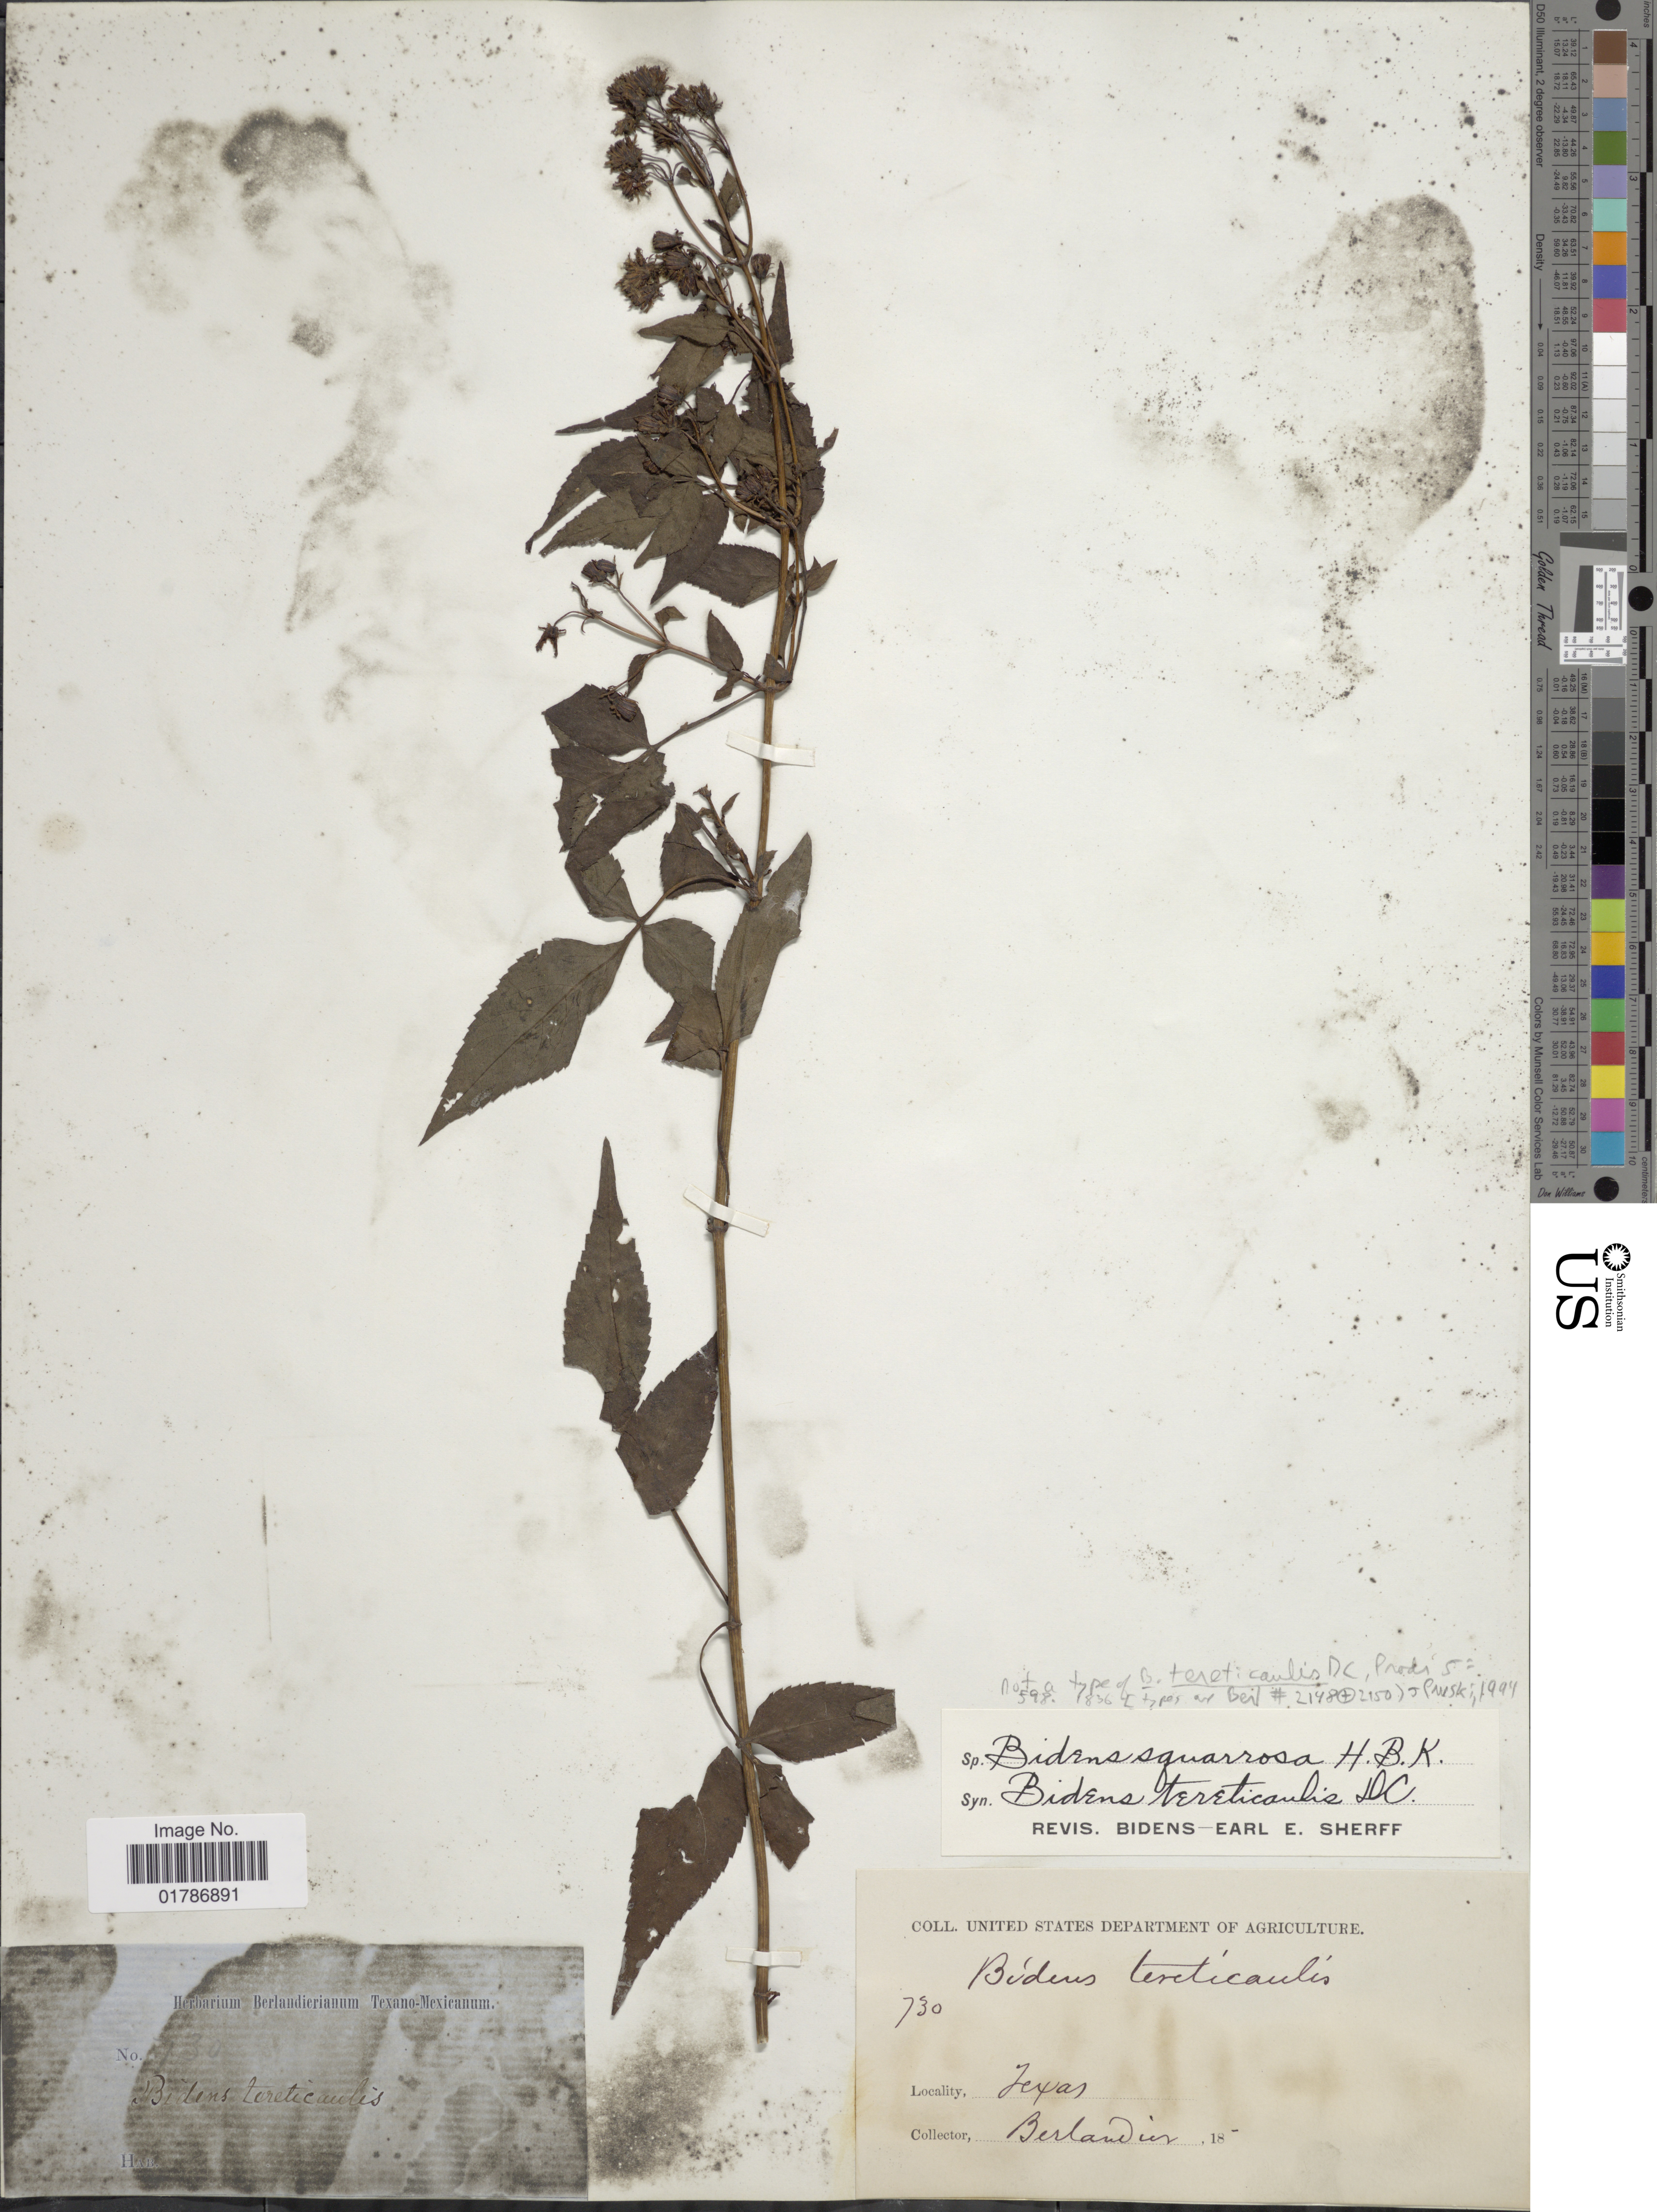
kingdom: Plantae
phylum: Tracheophyta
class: Magnoliopsida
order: Asterales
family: Asteraceae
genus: Bidens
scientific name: Bidens squarrosa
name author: Kunth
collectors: J. L. Berlandier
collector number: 730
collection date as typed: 18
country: United States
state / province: Texas